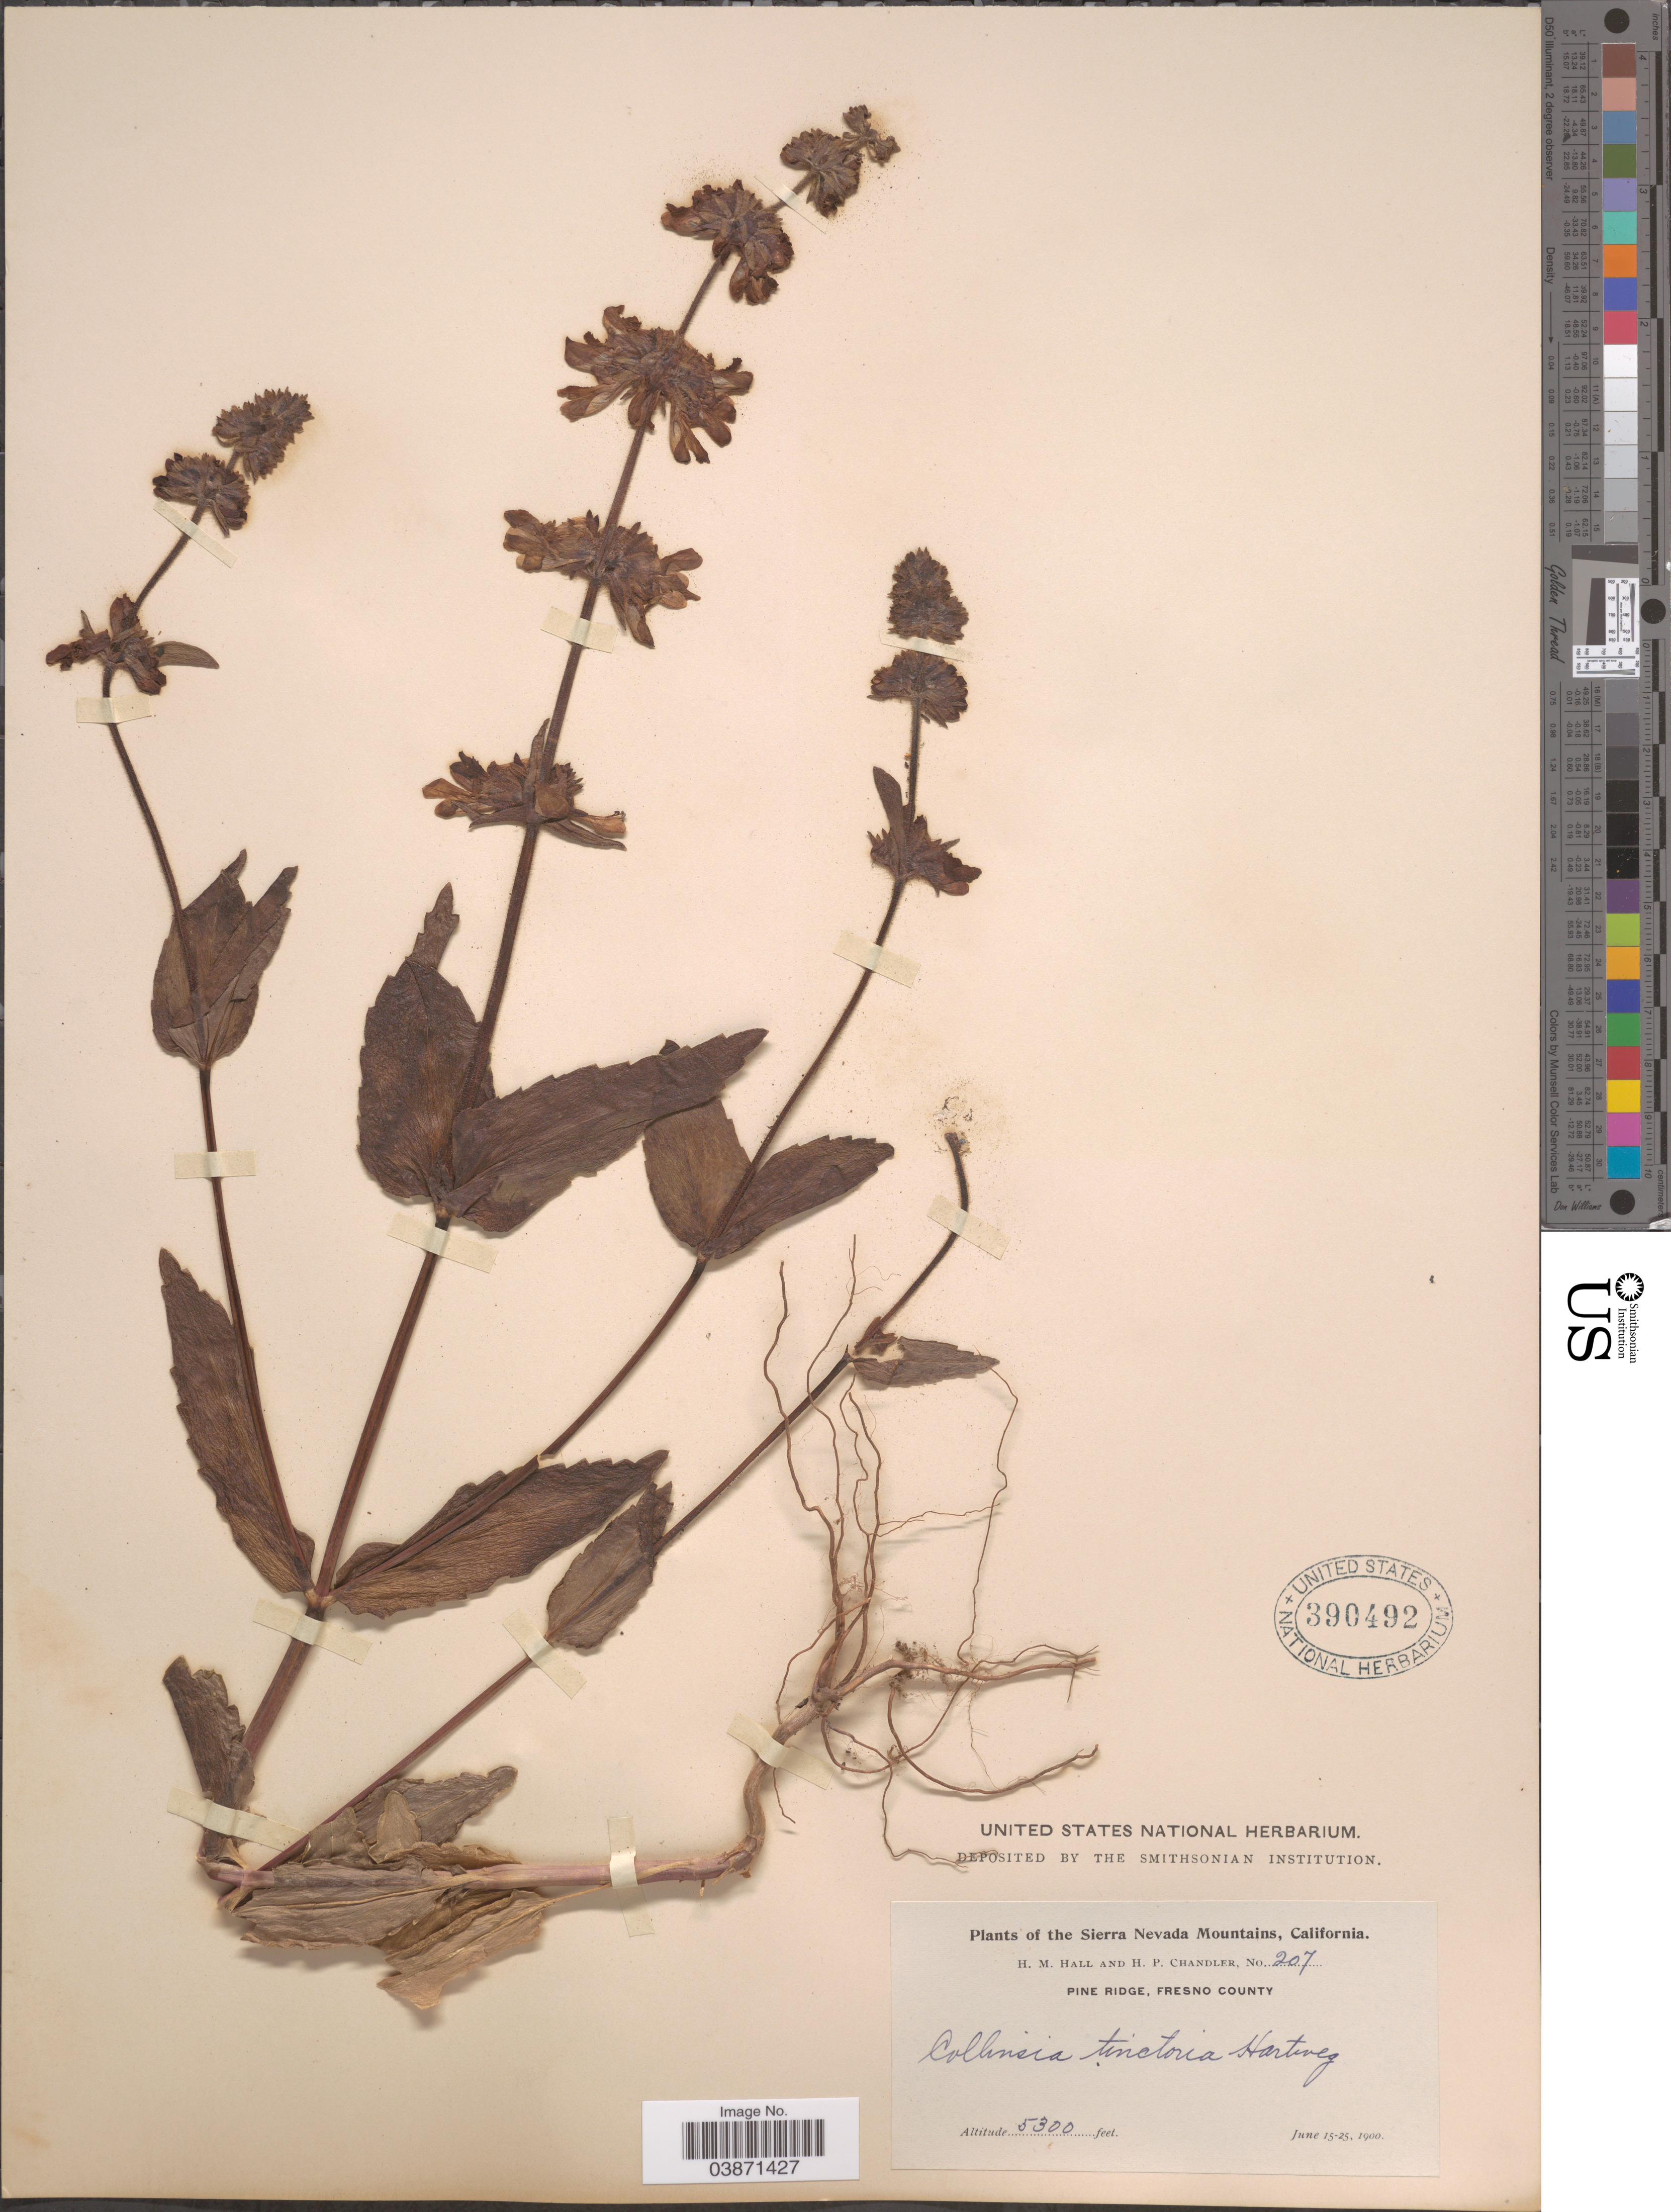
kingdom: Plantae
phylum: Tracheophyta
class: Magnoliopsida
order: Lamiales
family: Plantaginaceae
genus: Collinsia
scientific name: Collinsia tinctoria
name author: Hartw. ex Benth.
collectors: H. M. Hall & H. Chandler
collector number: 207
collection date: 1900-06-15/1900-06-25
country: United States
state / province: California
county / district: Fresno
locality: The Sierra Nevada Mountains, Pine Ridge, Fresno County.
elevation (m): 1615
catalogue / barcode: US 390492